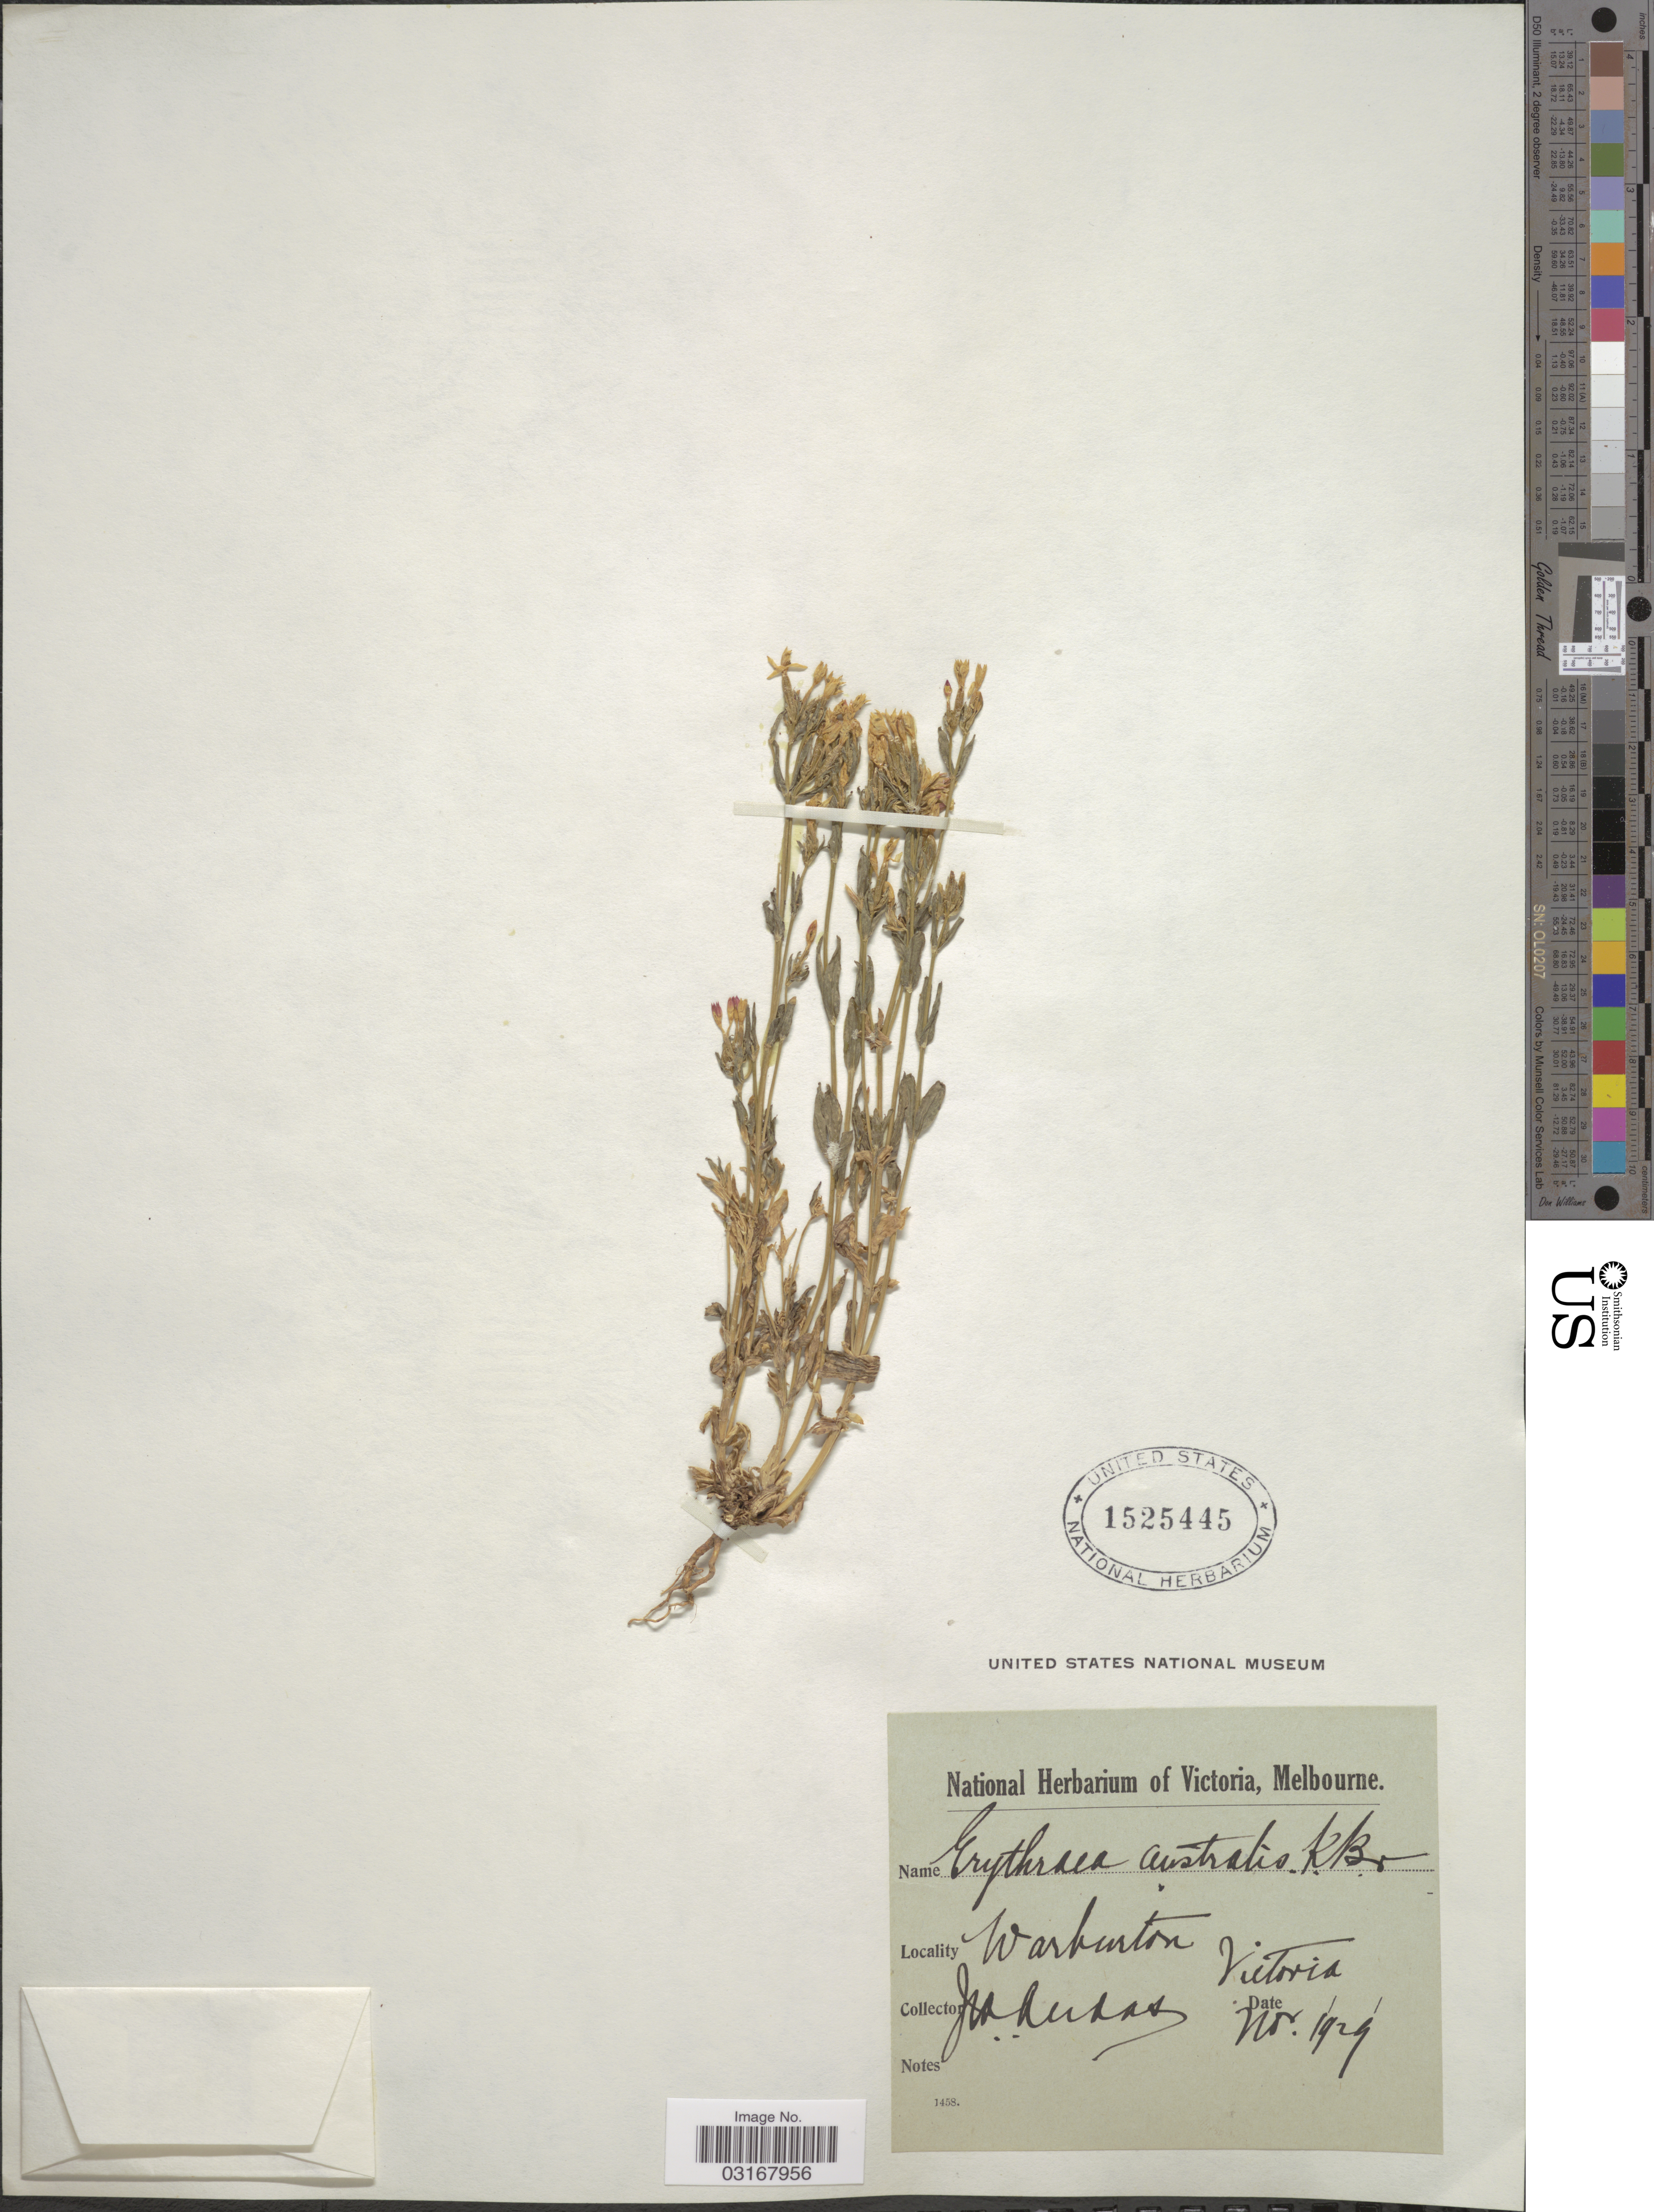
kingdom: Plantae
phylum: Tracheophyta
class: Magnoliopsida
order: Gentianales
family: Gentianaceae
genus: Schenkia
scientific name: Schenkia australis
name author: (R. Br.) G. Mans.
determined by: Strong, Mark T., (BOT), Smithsonian Institution - National Museum of Natural History (UNITED STATES)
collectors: J. Audas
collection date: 1929-11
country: Australia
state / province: Victoria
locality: Warburton, Victoria.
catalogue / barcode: US 1525445